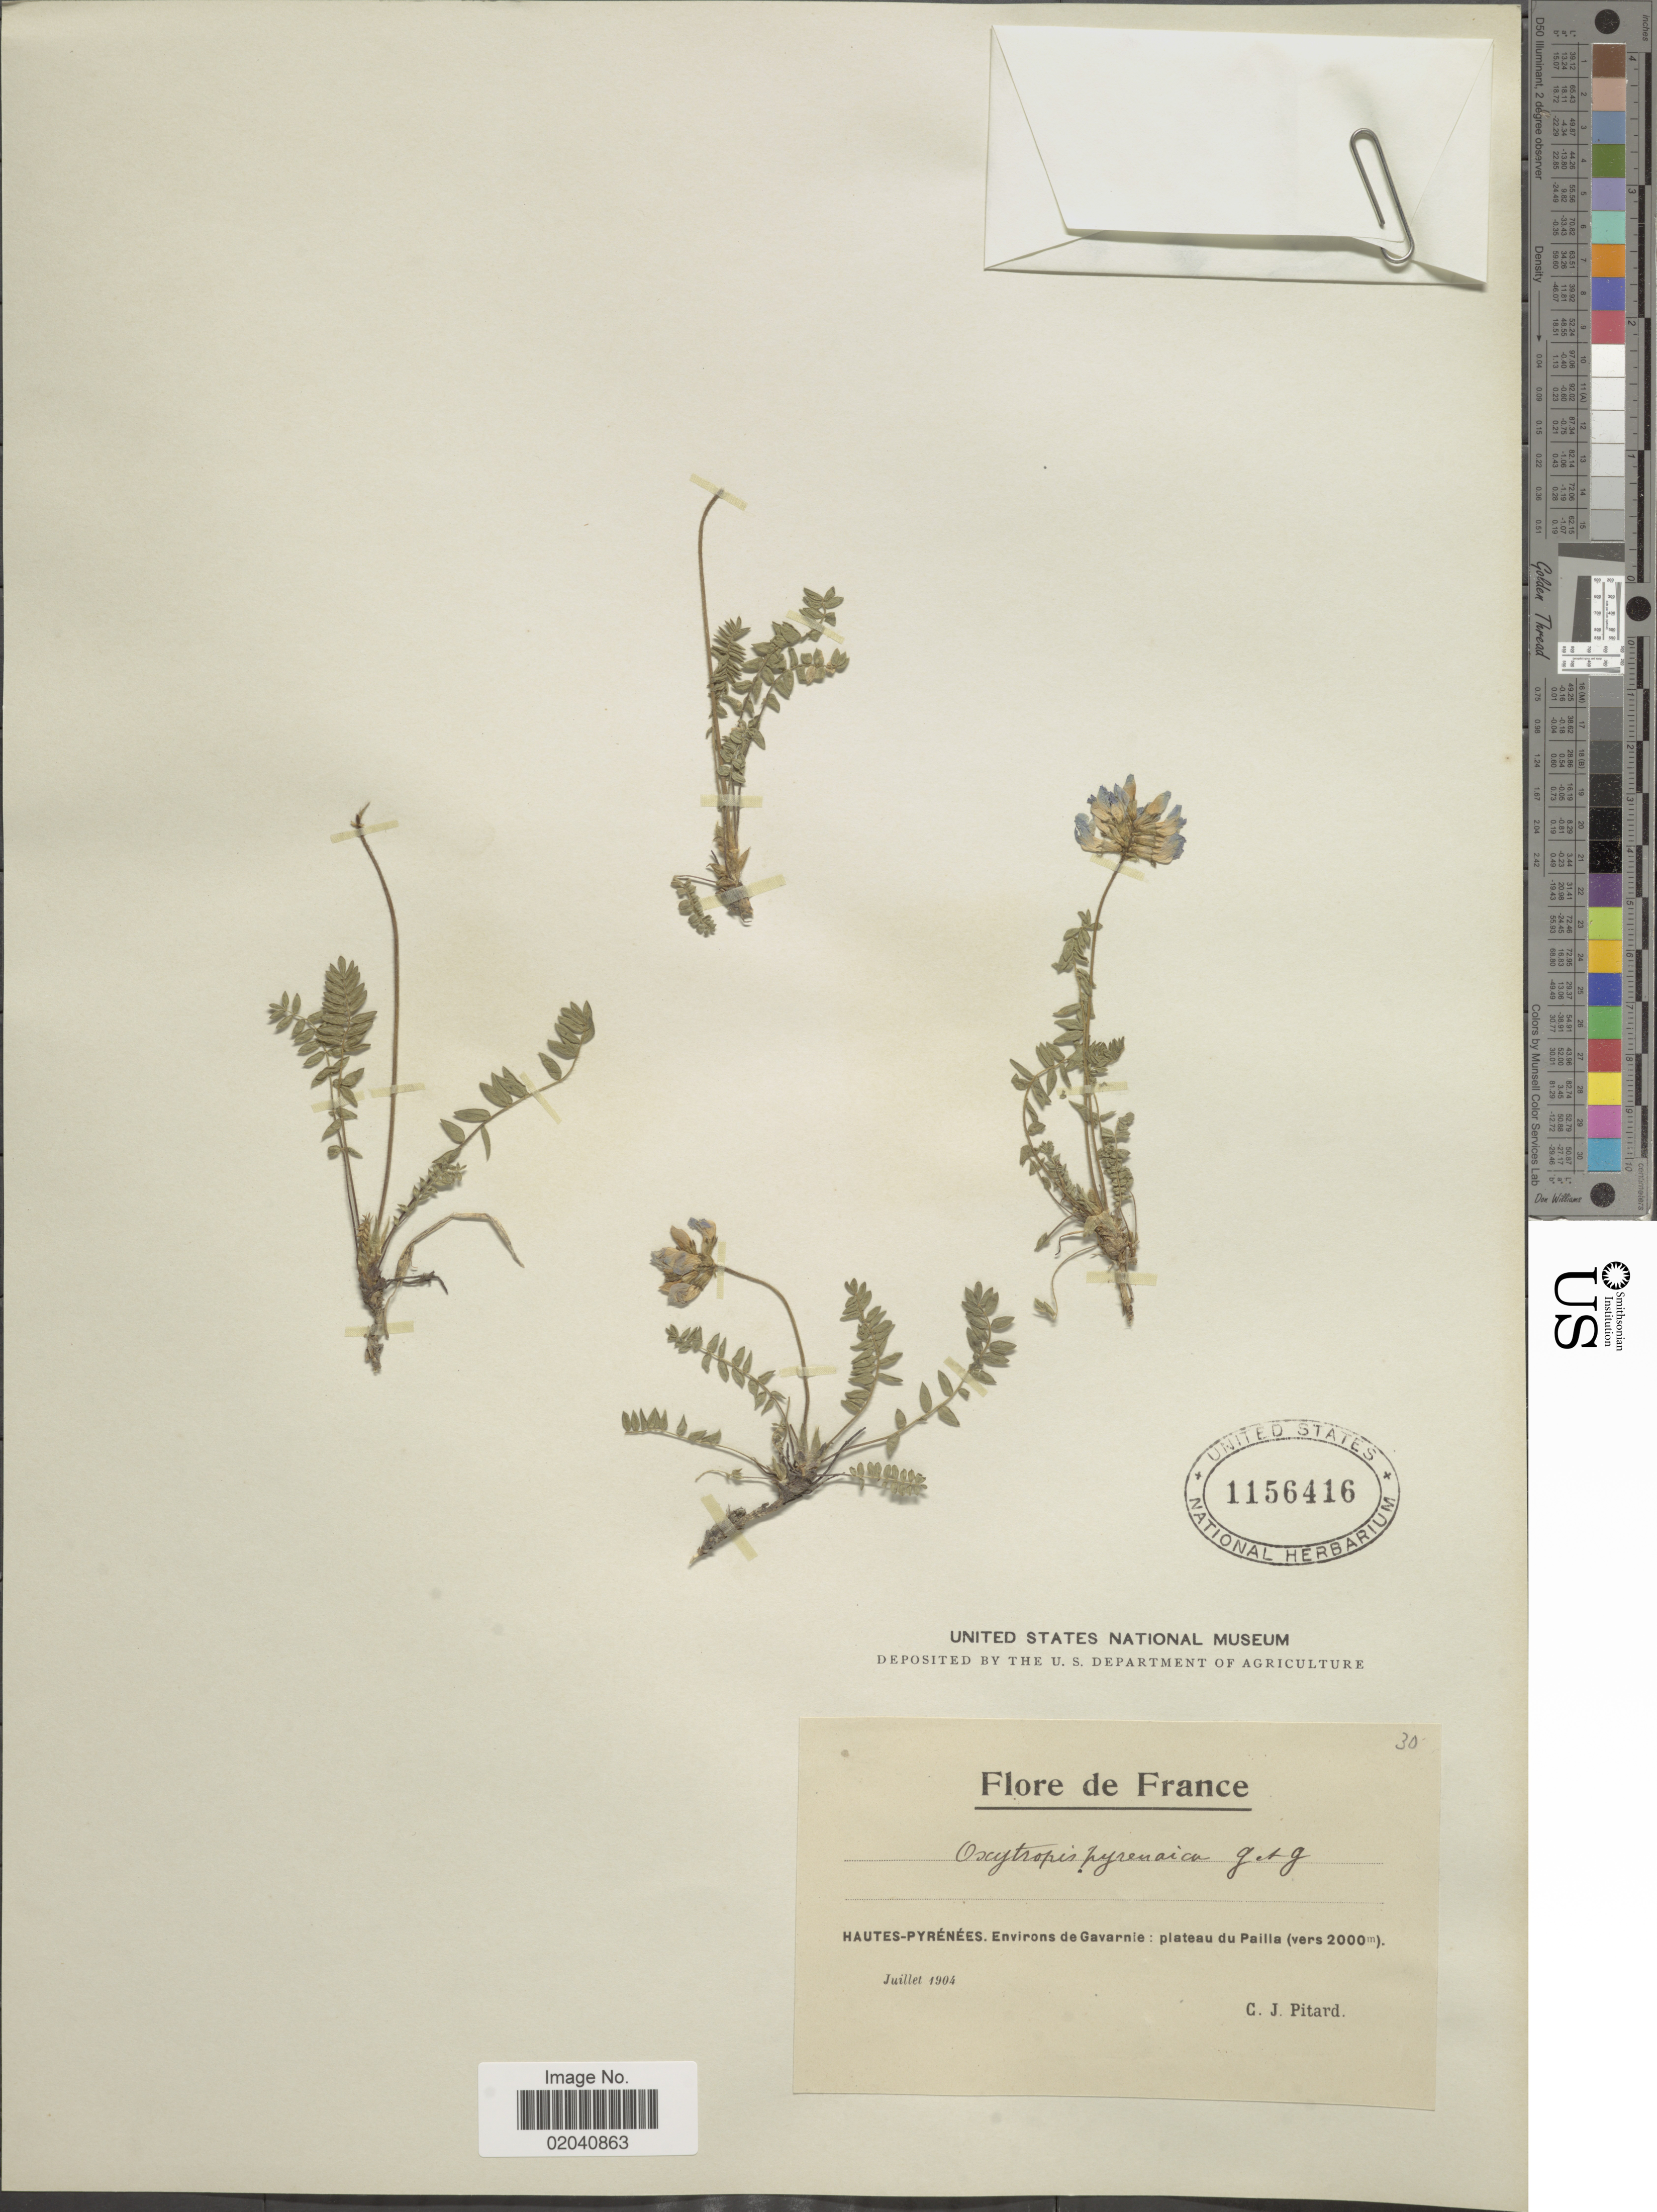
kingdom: Plantae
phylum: Tracheophyta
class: Magnoliopsida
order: Fabales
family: Fabaceae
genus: Oxytropis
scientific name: Oxytropis pyrenaica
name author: Godr. & Gren.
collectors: C. Pitard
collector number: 30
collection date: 1904-07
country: France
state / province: Occitanie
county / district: Hautes-Pyrénées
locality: Hautes-Pyrénées, Environs de Gavarnie: plateau du Pailla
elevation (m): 2000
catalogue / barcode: US 1156416